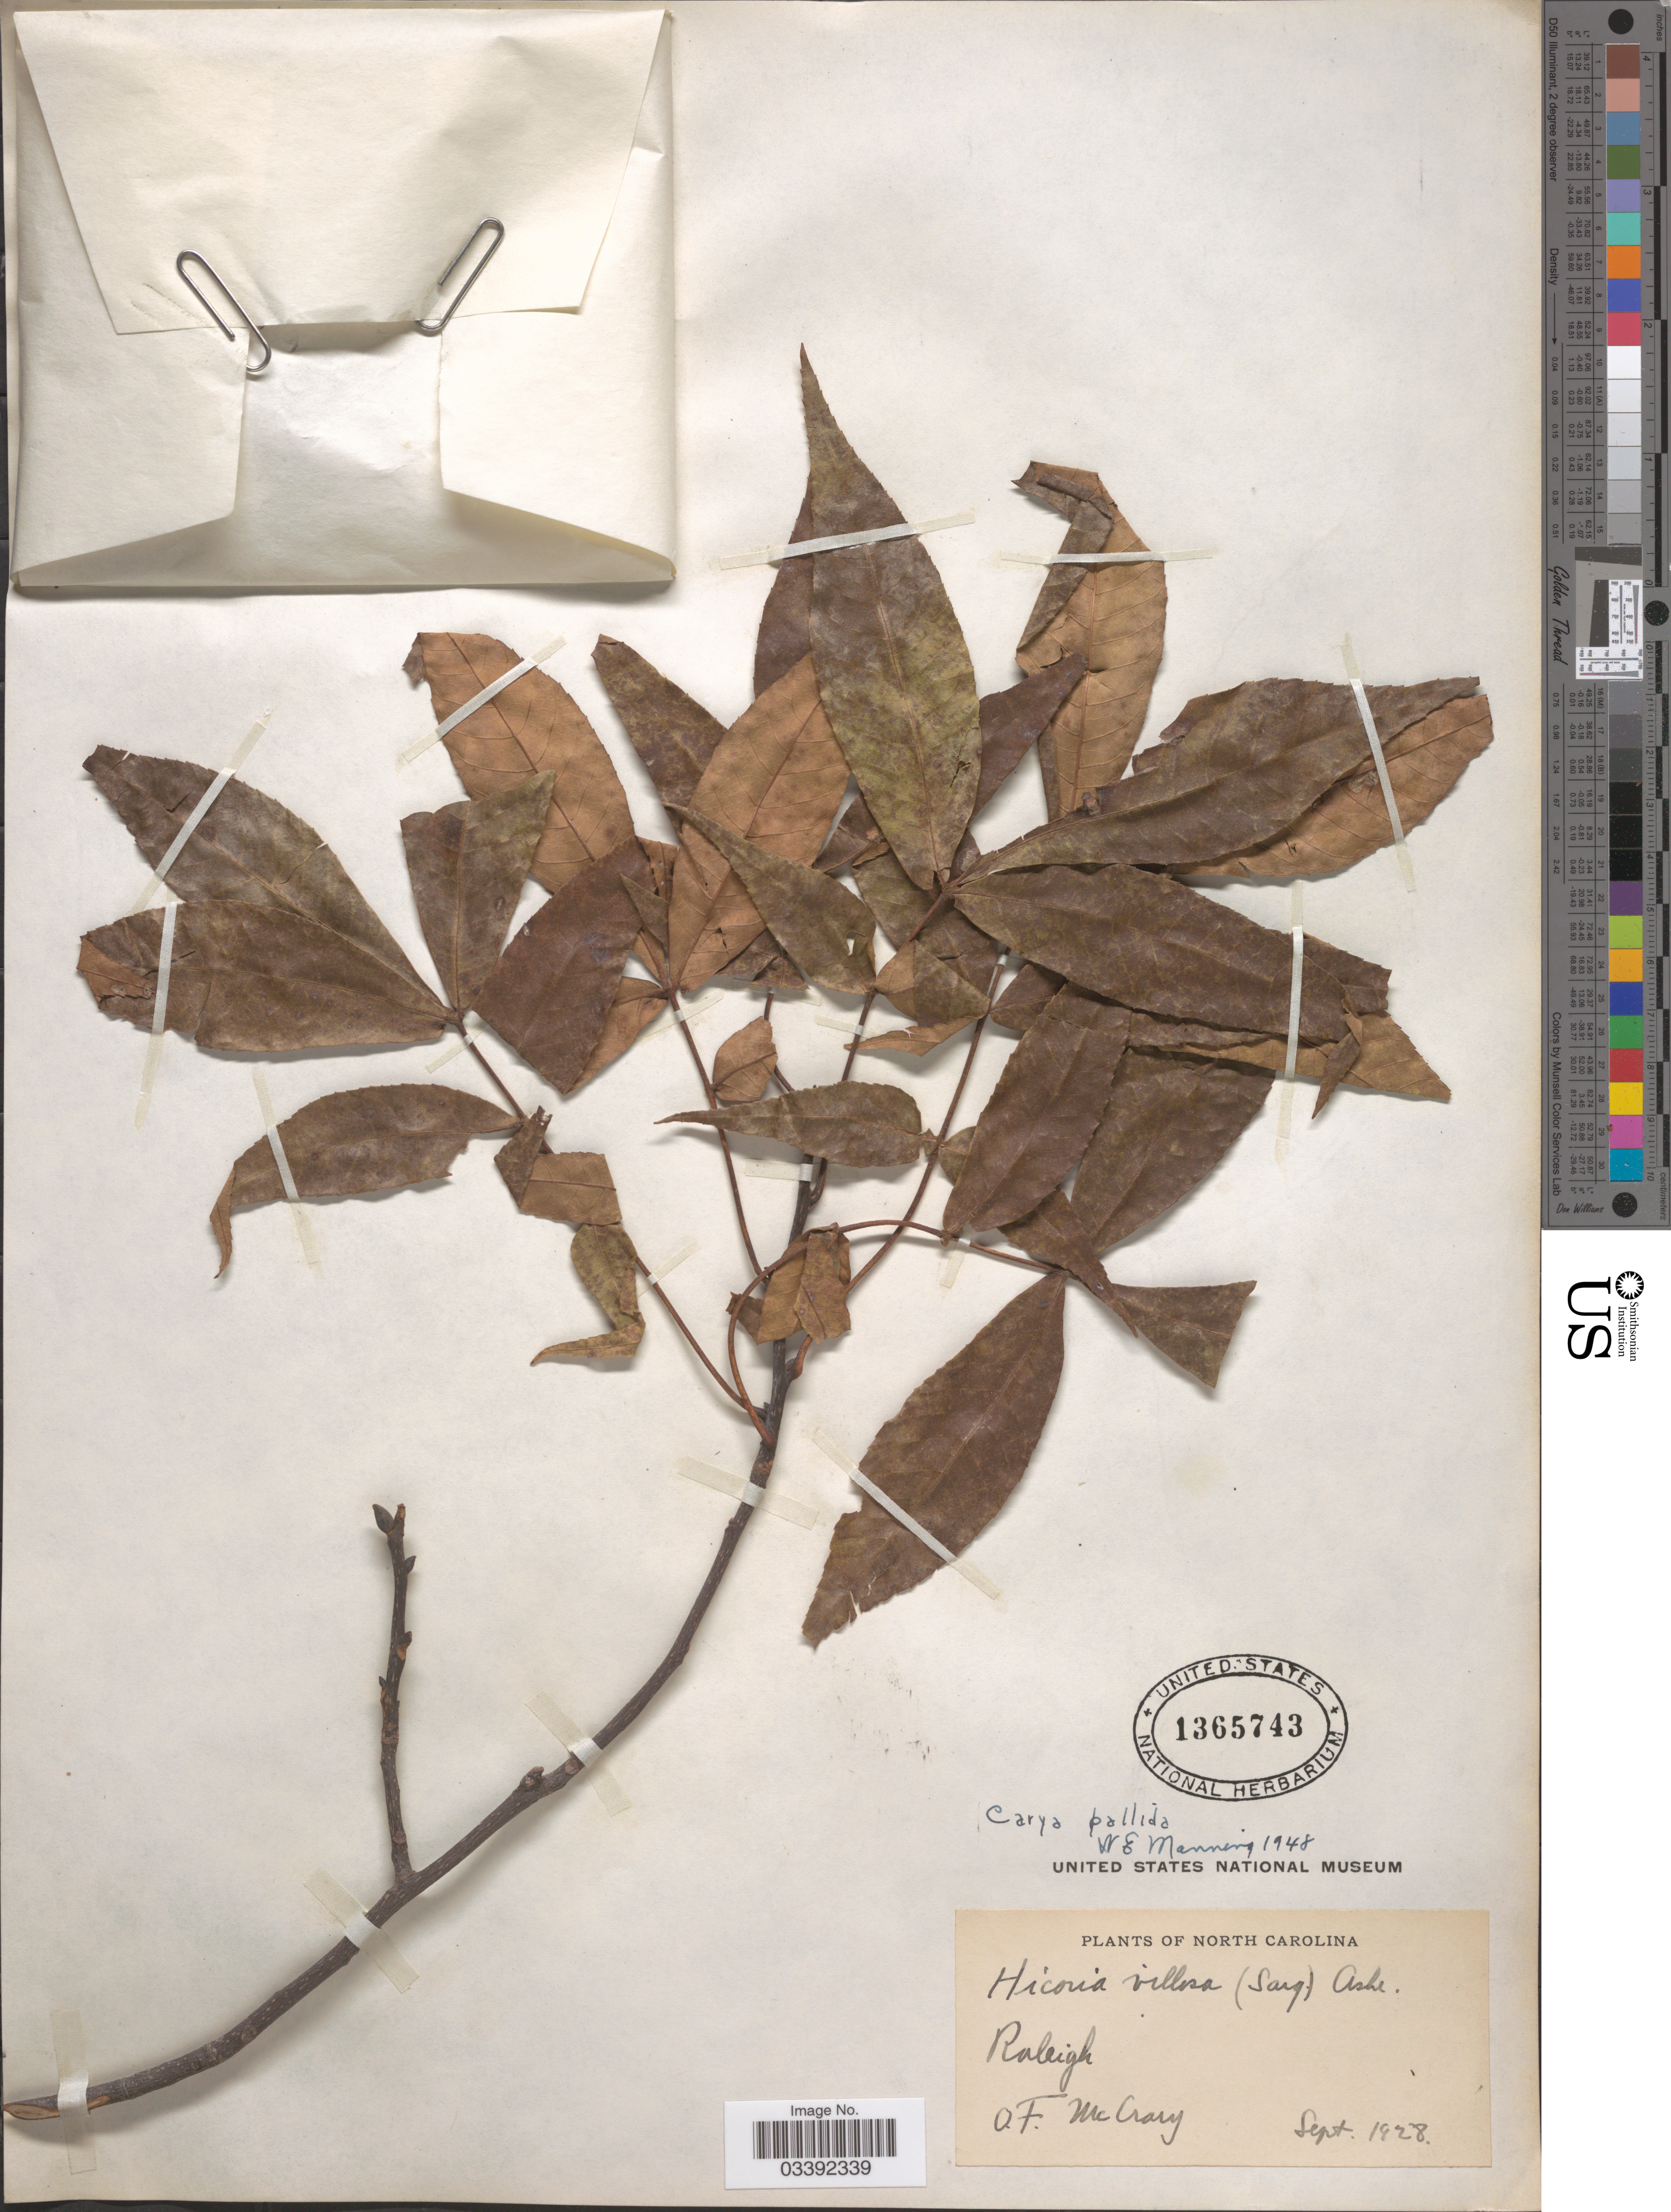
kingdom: Plantae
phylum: Tracheophyta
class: Magnoliopsida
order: Fagales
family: Juglandaceae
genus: Carya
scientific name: Carya pallida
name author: (Ashe) Engl. & Graebner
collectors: O. McCrary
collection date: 1928-09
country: United States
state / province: North Carolina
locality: Raleigh.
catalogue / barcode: US 1365743